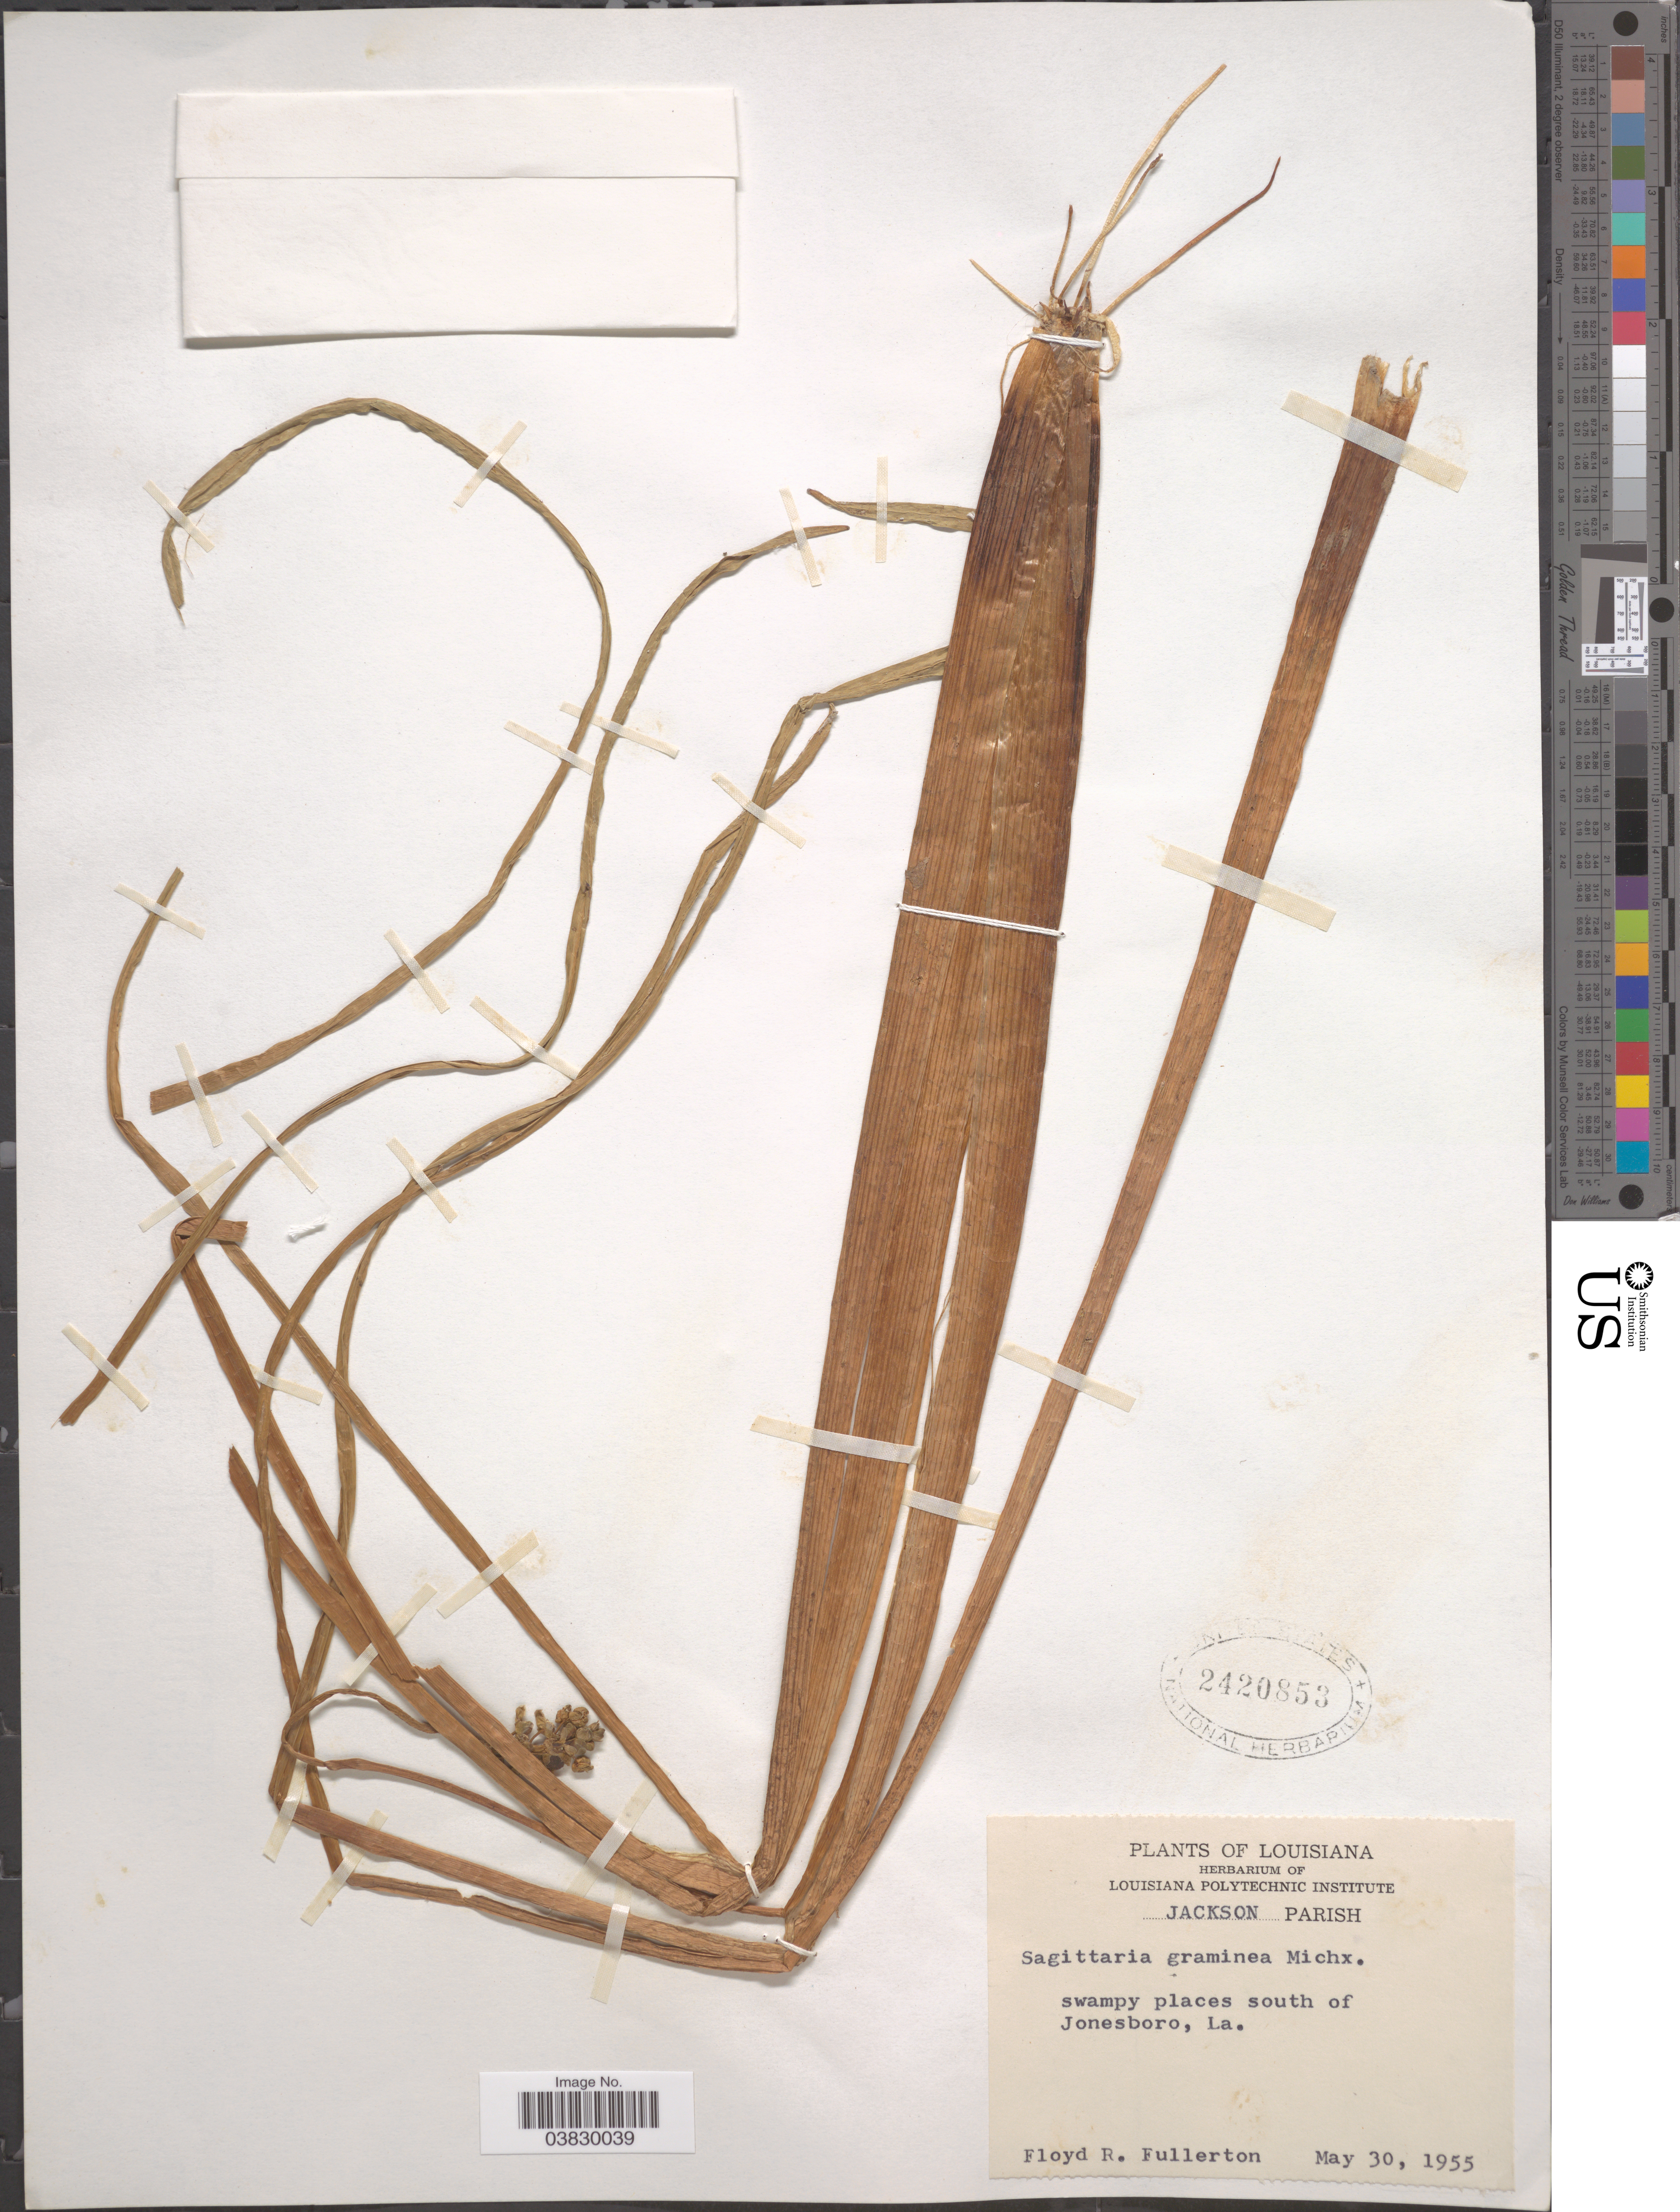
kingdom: Plantae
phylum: Tracheophyta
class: Liliopsida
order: Alismatales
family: Alismataceae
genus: Sagittaria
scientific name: Sagittaria graminea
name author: Michx.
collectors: F. Fullerton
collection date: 1955-05-30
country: United States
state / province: Louisiana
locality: Jackson Parish. Swampy places south of Jonesboro.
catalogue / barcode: US 2420853